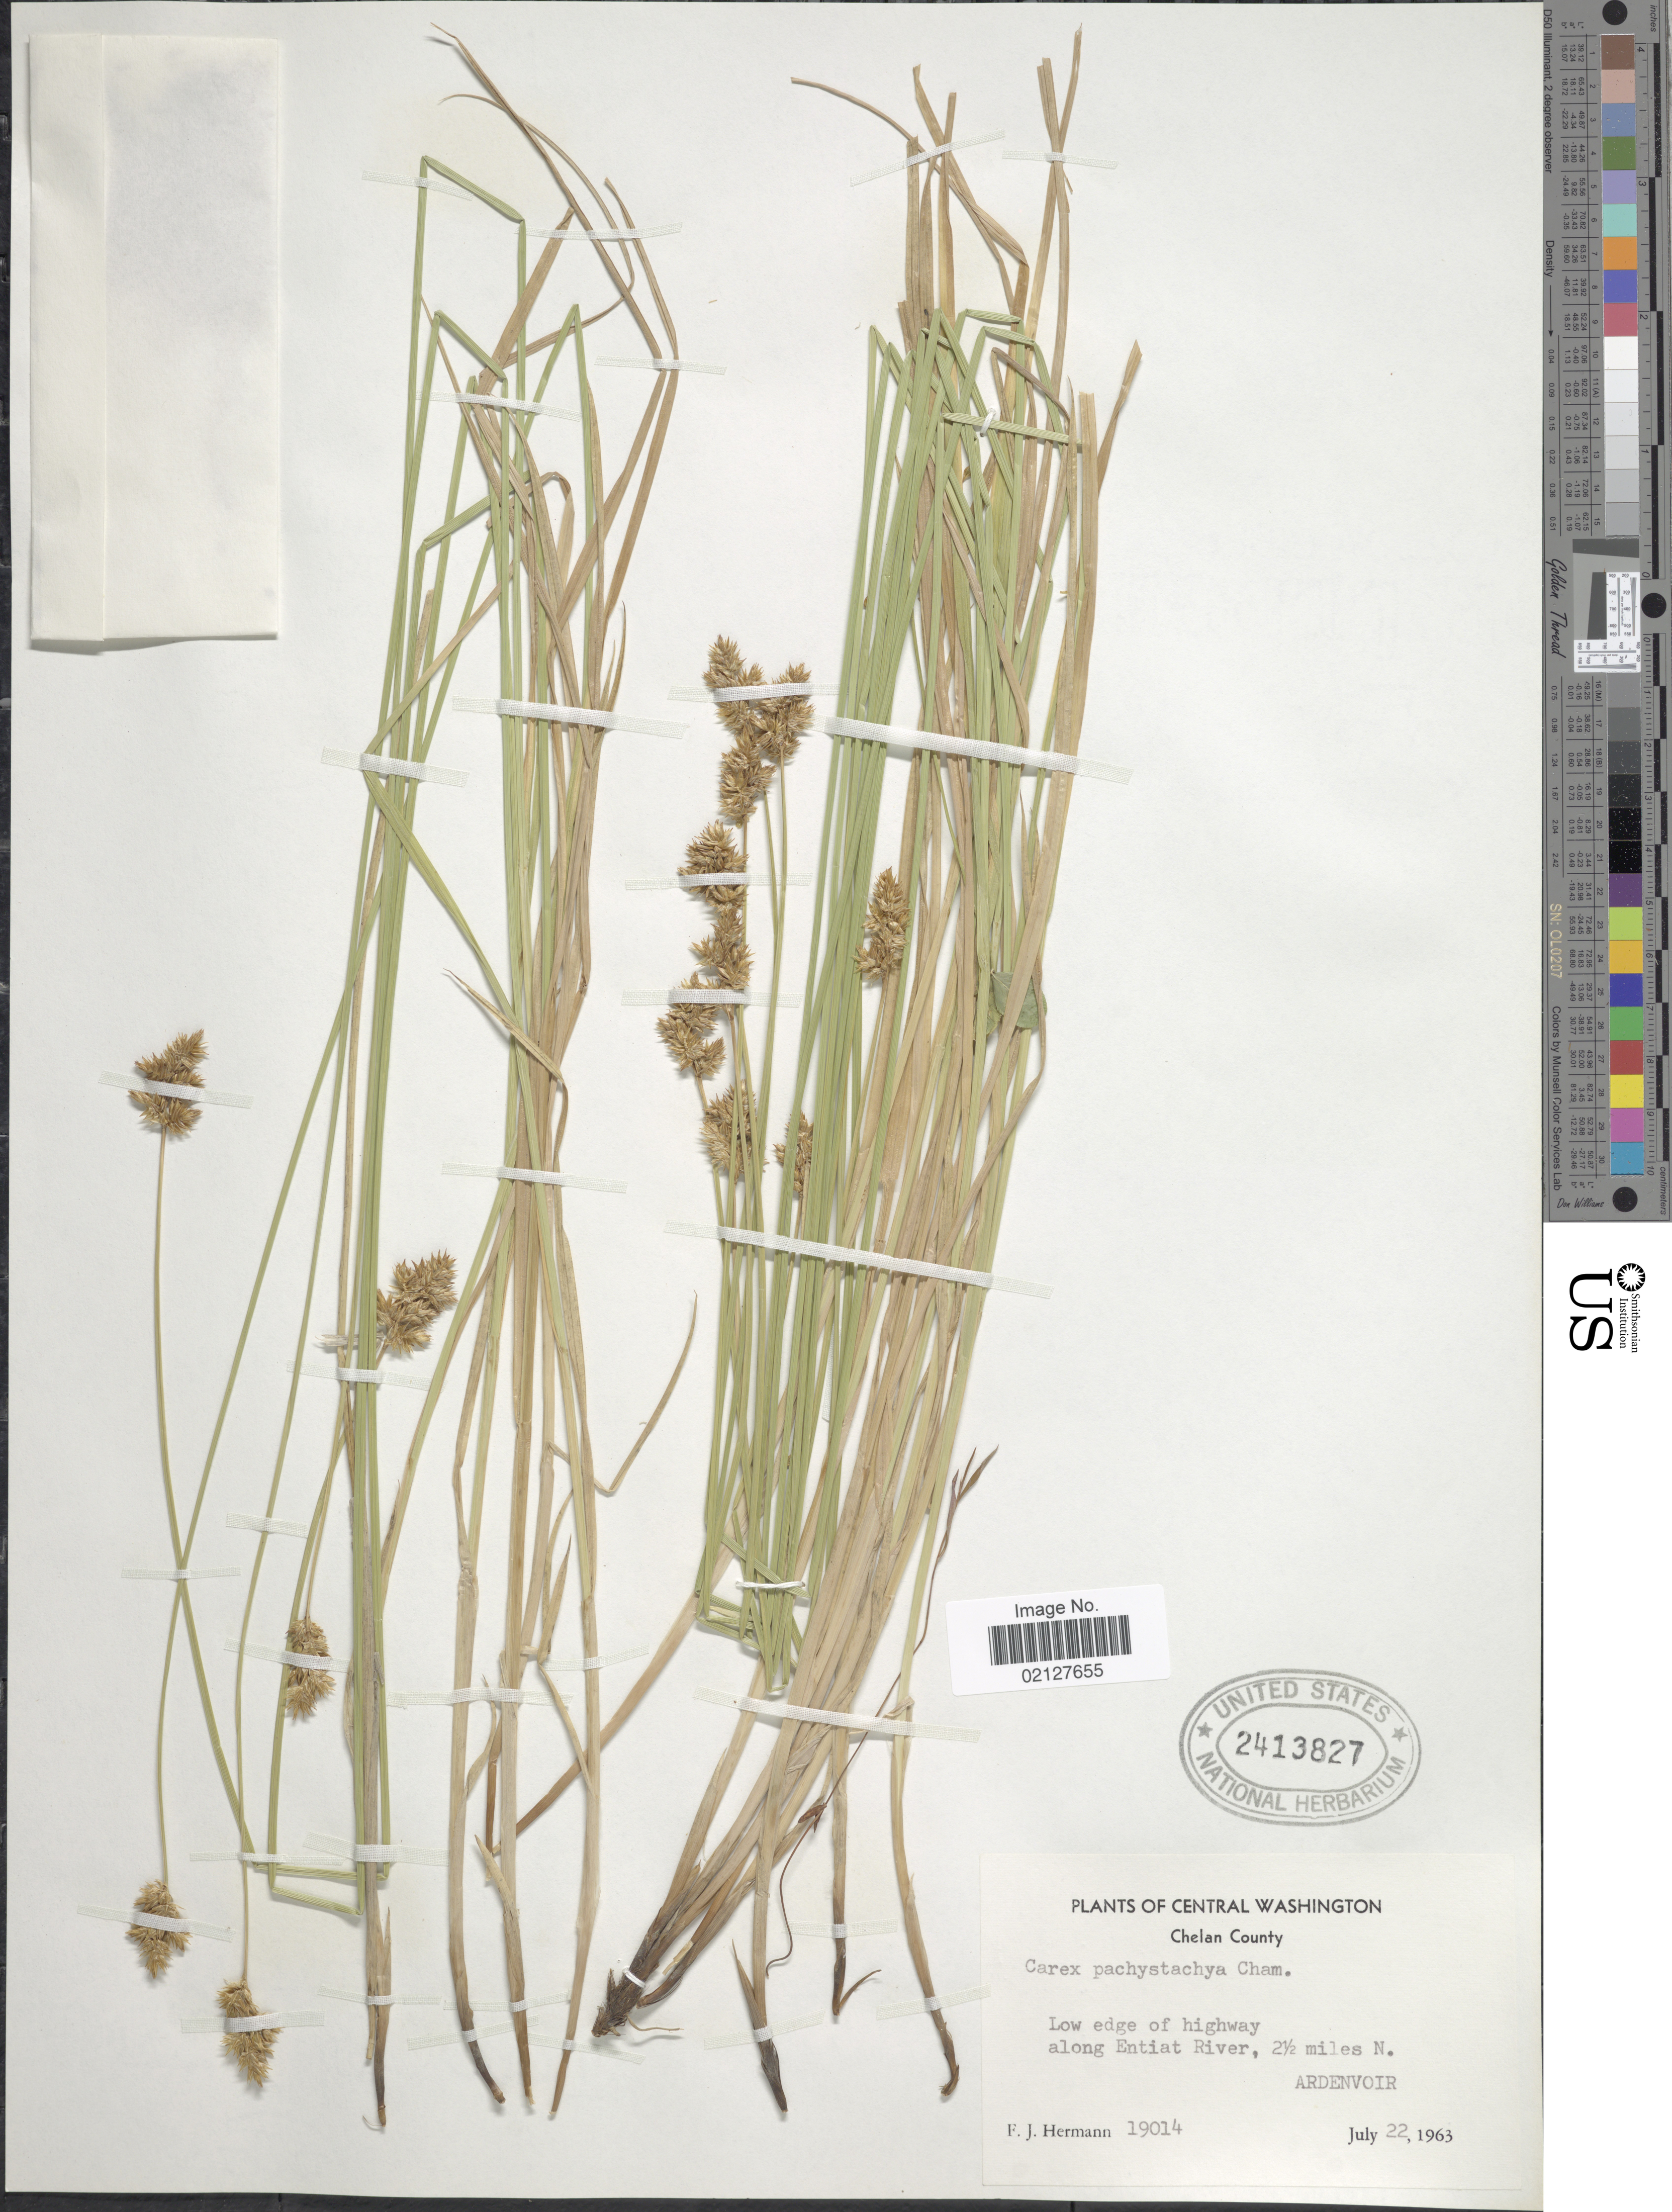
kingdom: Plantae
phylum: Tracheophyta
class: Liliopsida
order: Poales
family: Cyperaceae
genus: Carex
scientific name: Carex pachystachya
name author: Cham. ex Steud.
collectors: F. J. Hermann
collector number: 19014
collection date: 1963-07-22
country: United States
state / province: Washington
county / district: Chelan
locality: Central Washington. Chelan County. along Entiat River, 2½ miles N. Ardenvoir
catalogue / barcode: US 2413827